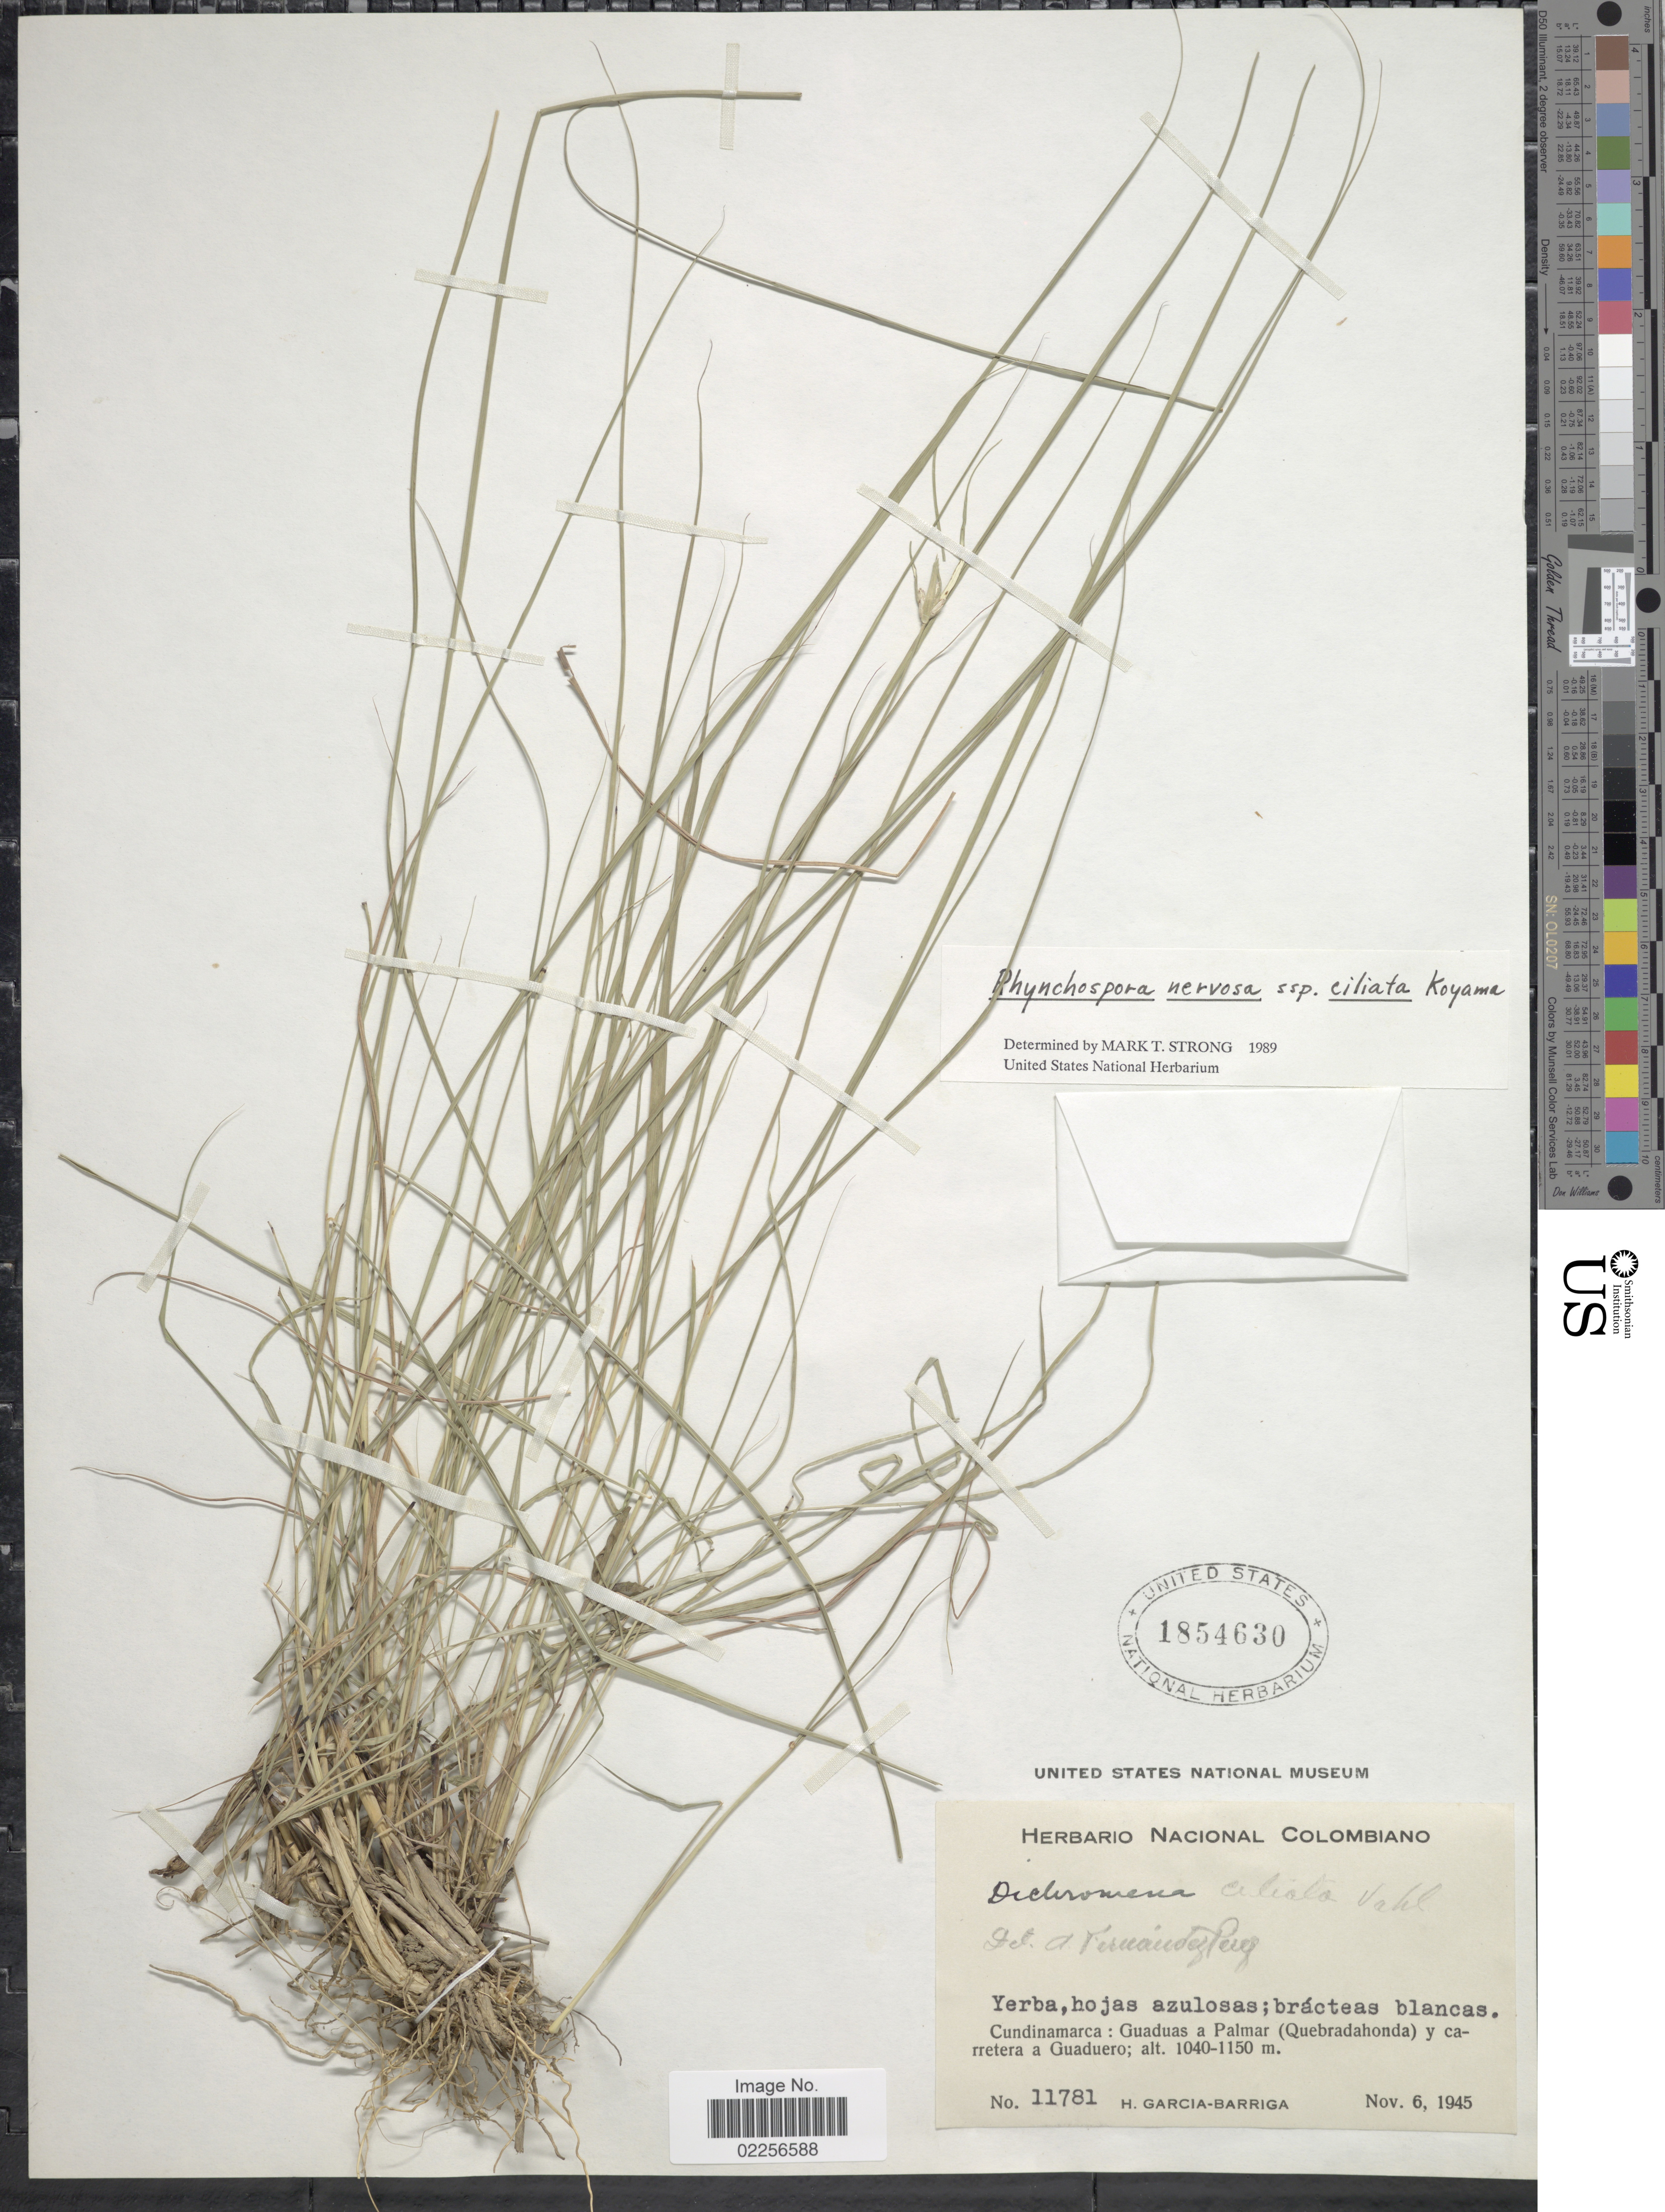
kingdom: Plantae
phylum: Tracheophyta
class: Liliopsida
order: Poales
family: Cyperaceae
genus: Rhynchospora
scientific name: Rhynchospora ciliata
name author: (G. Mey.) Kük.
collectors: H. García Barriga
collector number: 11781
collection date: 1945-11-06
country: Colombia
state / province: Cundinamarca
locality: Guaduas a Palmar (Quebradahonda) y carretera a Guaduero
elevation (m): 1040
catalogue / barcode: US 1854630